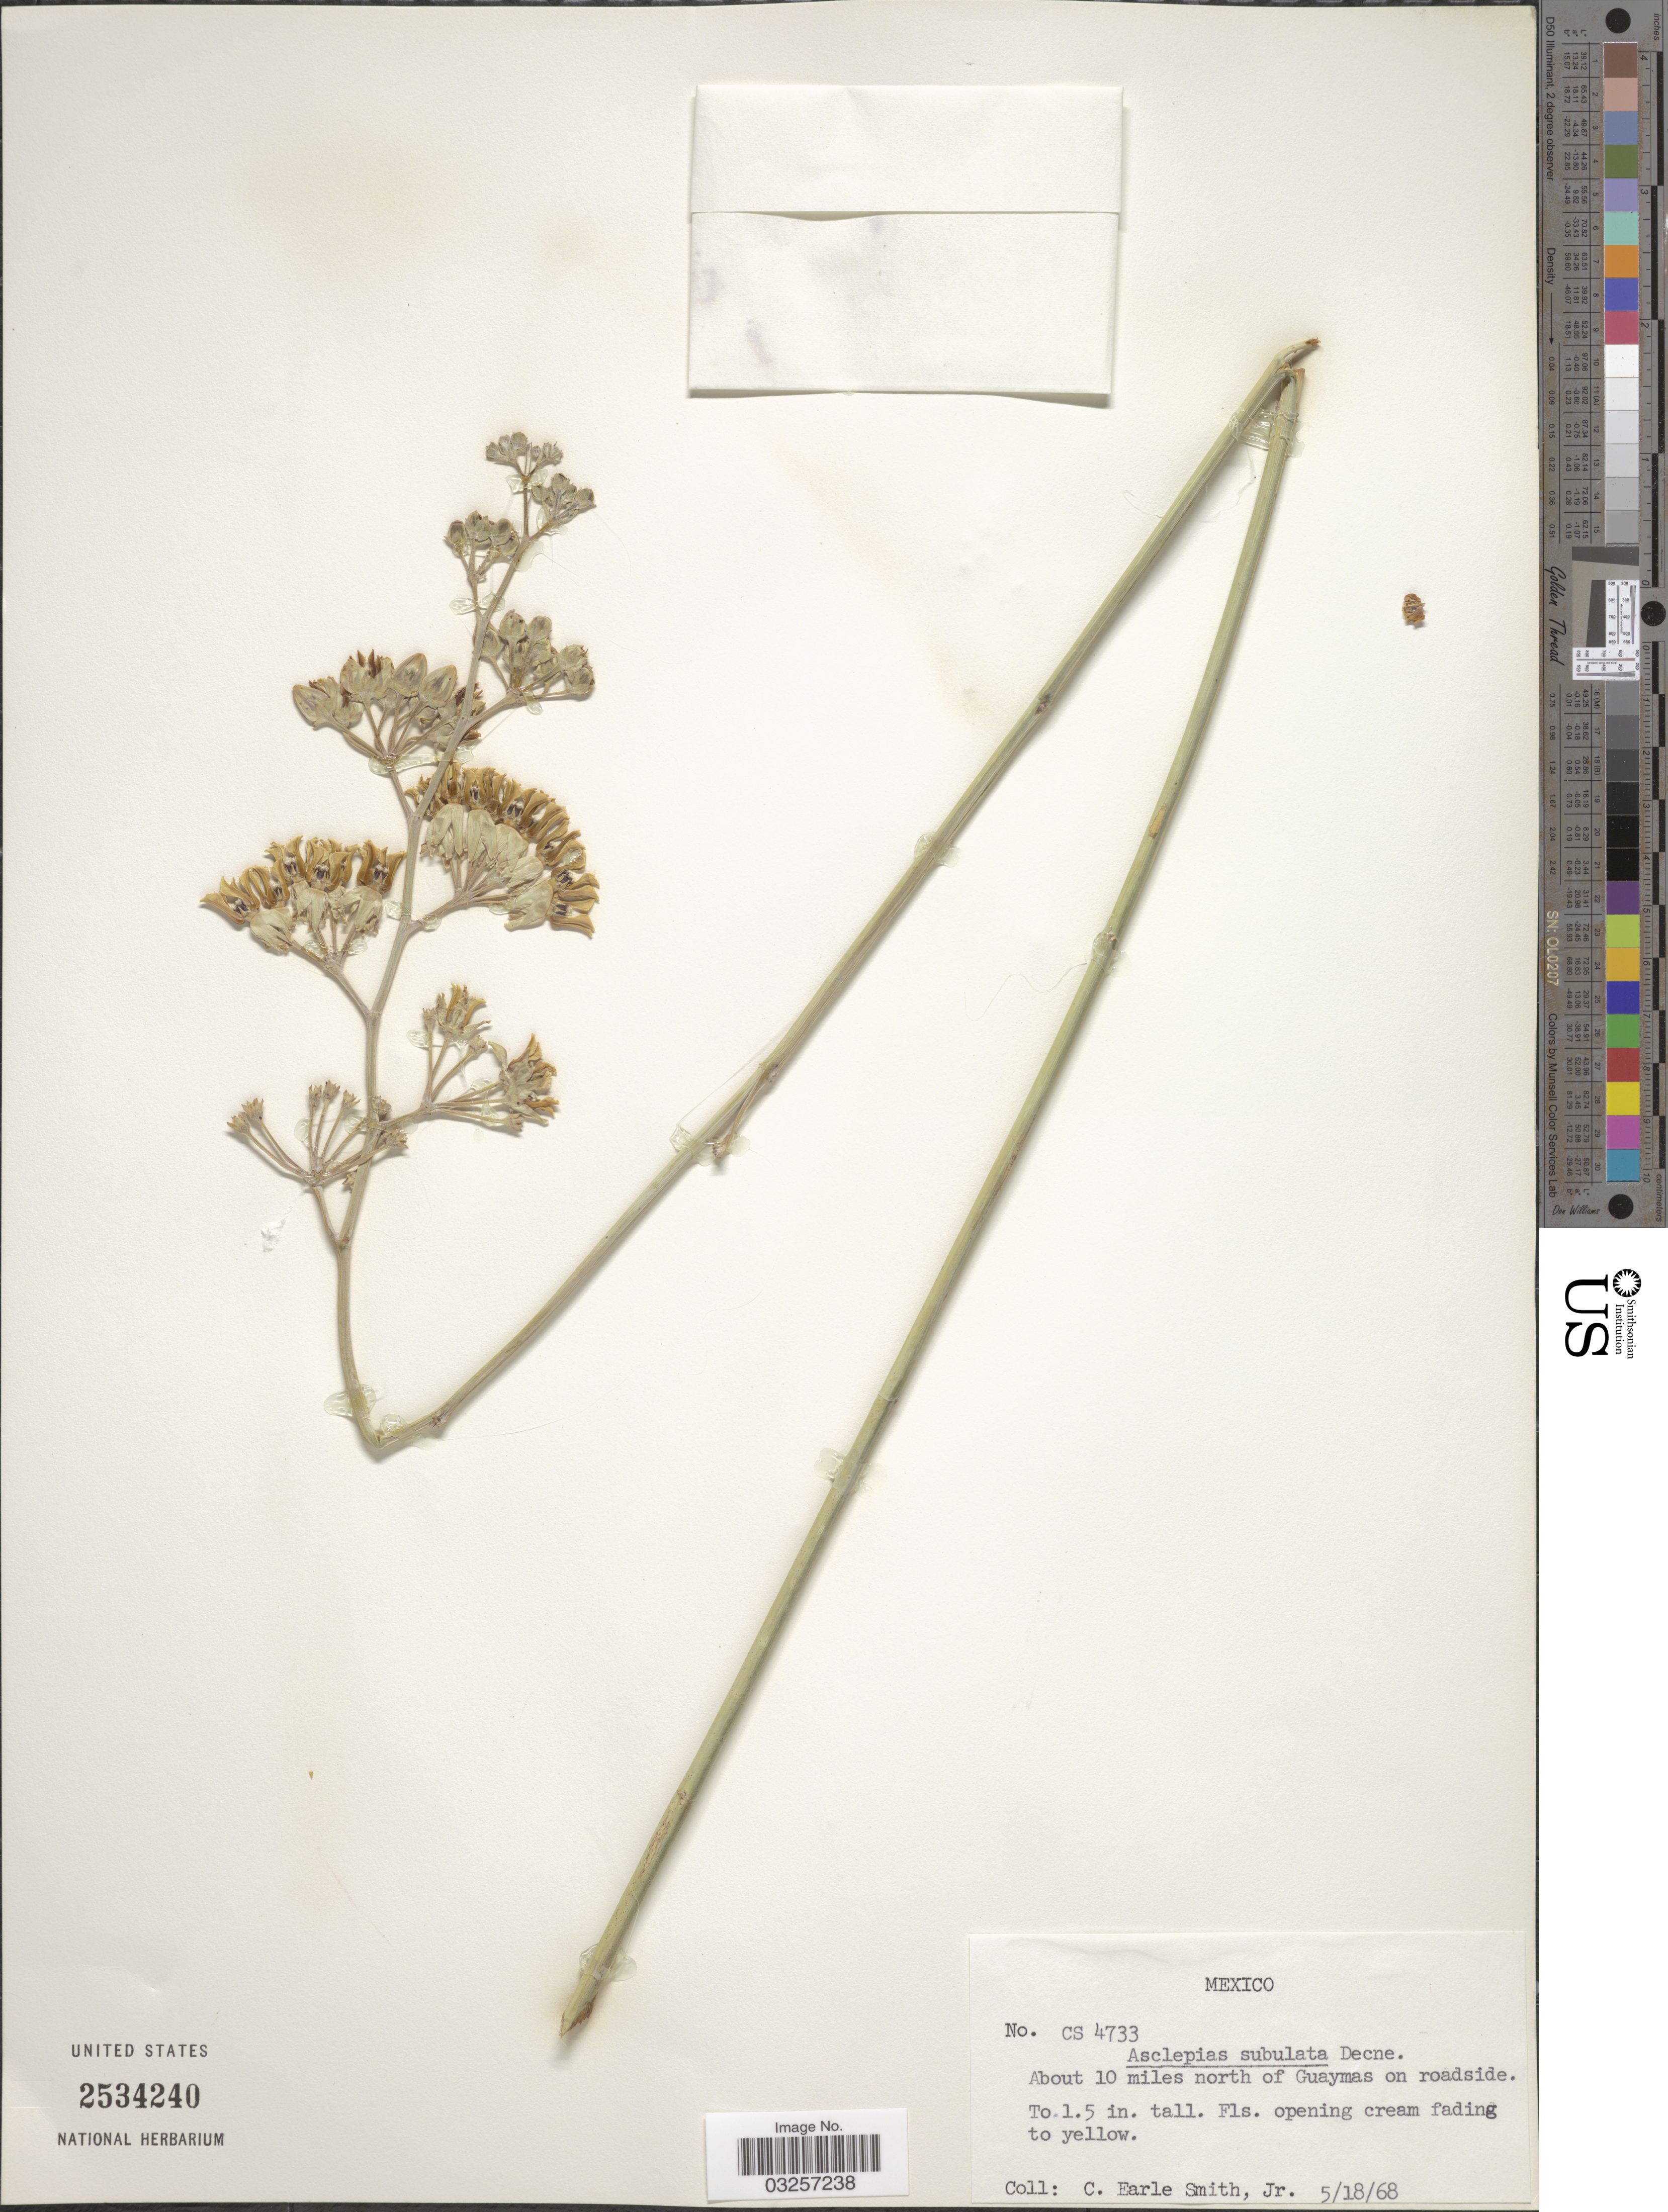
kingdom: Plantae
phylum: Tracheophyta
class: Magnoliopsida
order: Gentianales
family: Apocynaceae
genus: Asclepias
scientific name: Asclepias subulata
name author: Decne.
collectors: C. E. Smith Jr.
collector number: CS 4733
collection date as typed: Transcribed d/m/y: 18/5/68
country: Mexico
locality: About 10 miles north of Guaymas on roadside.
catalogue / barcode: US 2534240